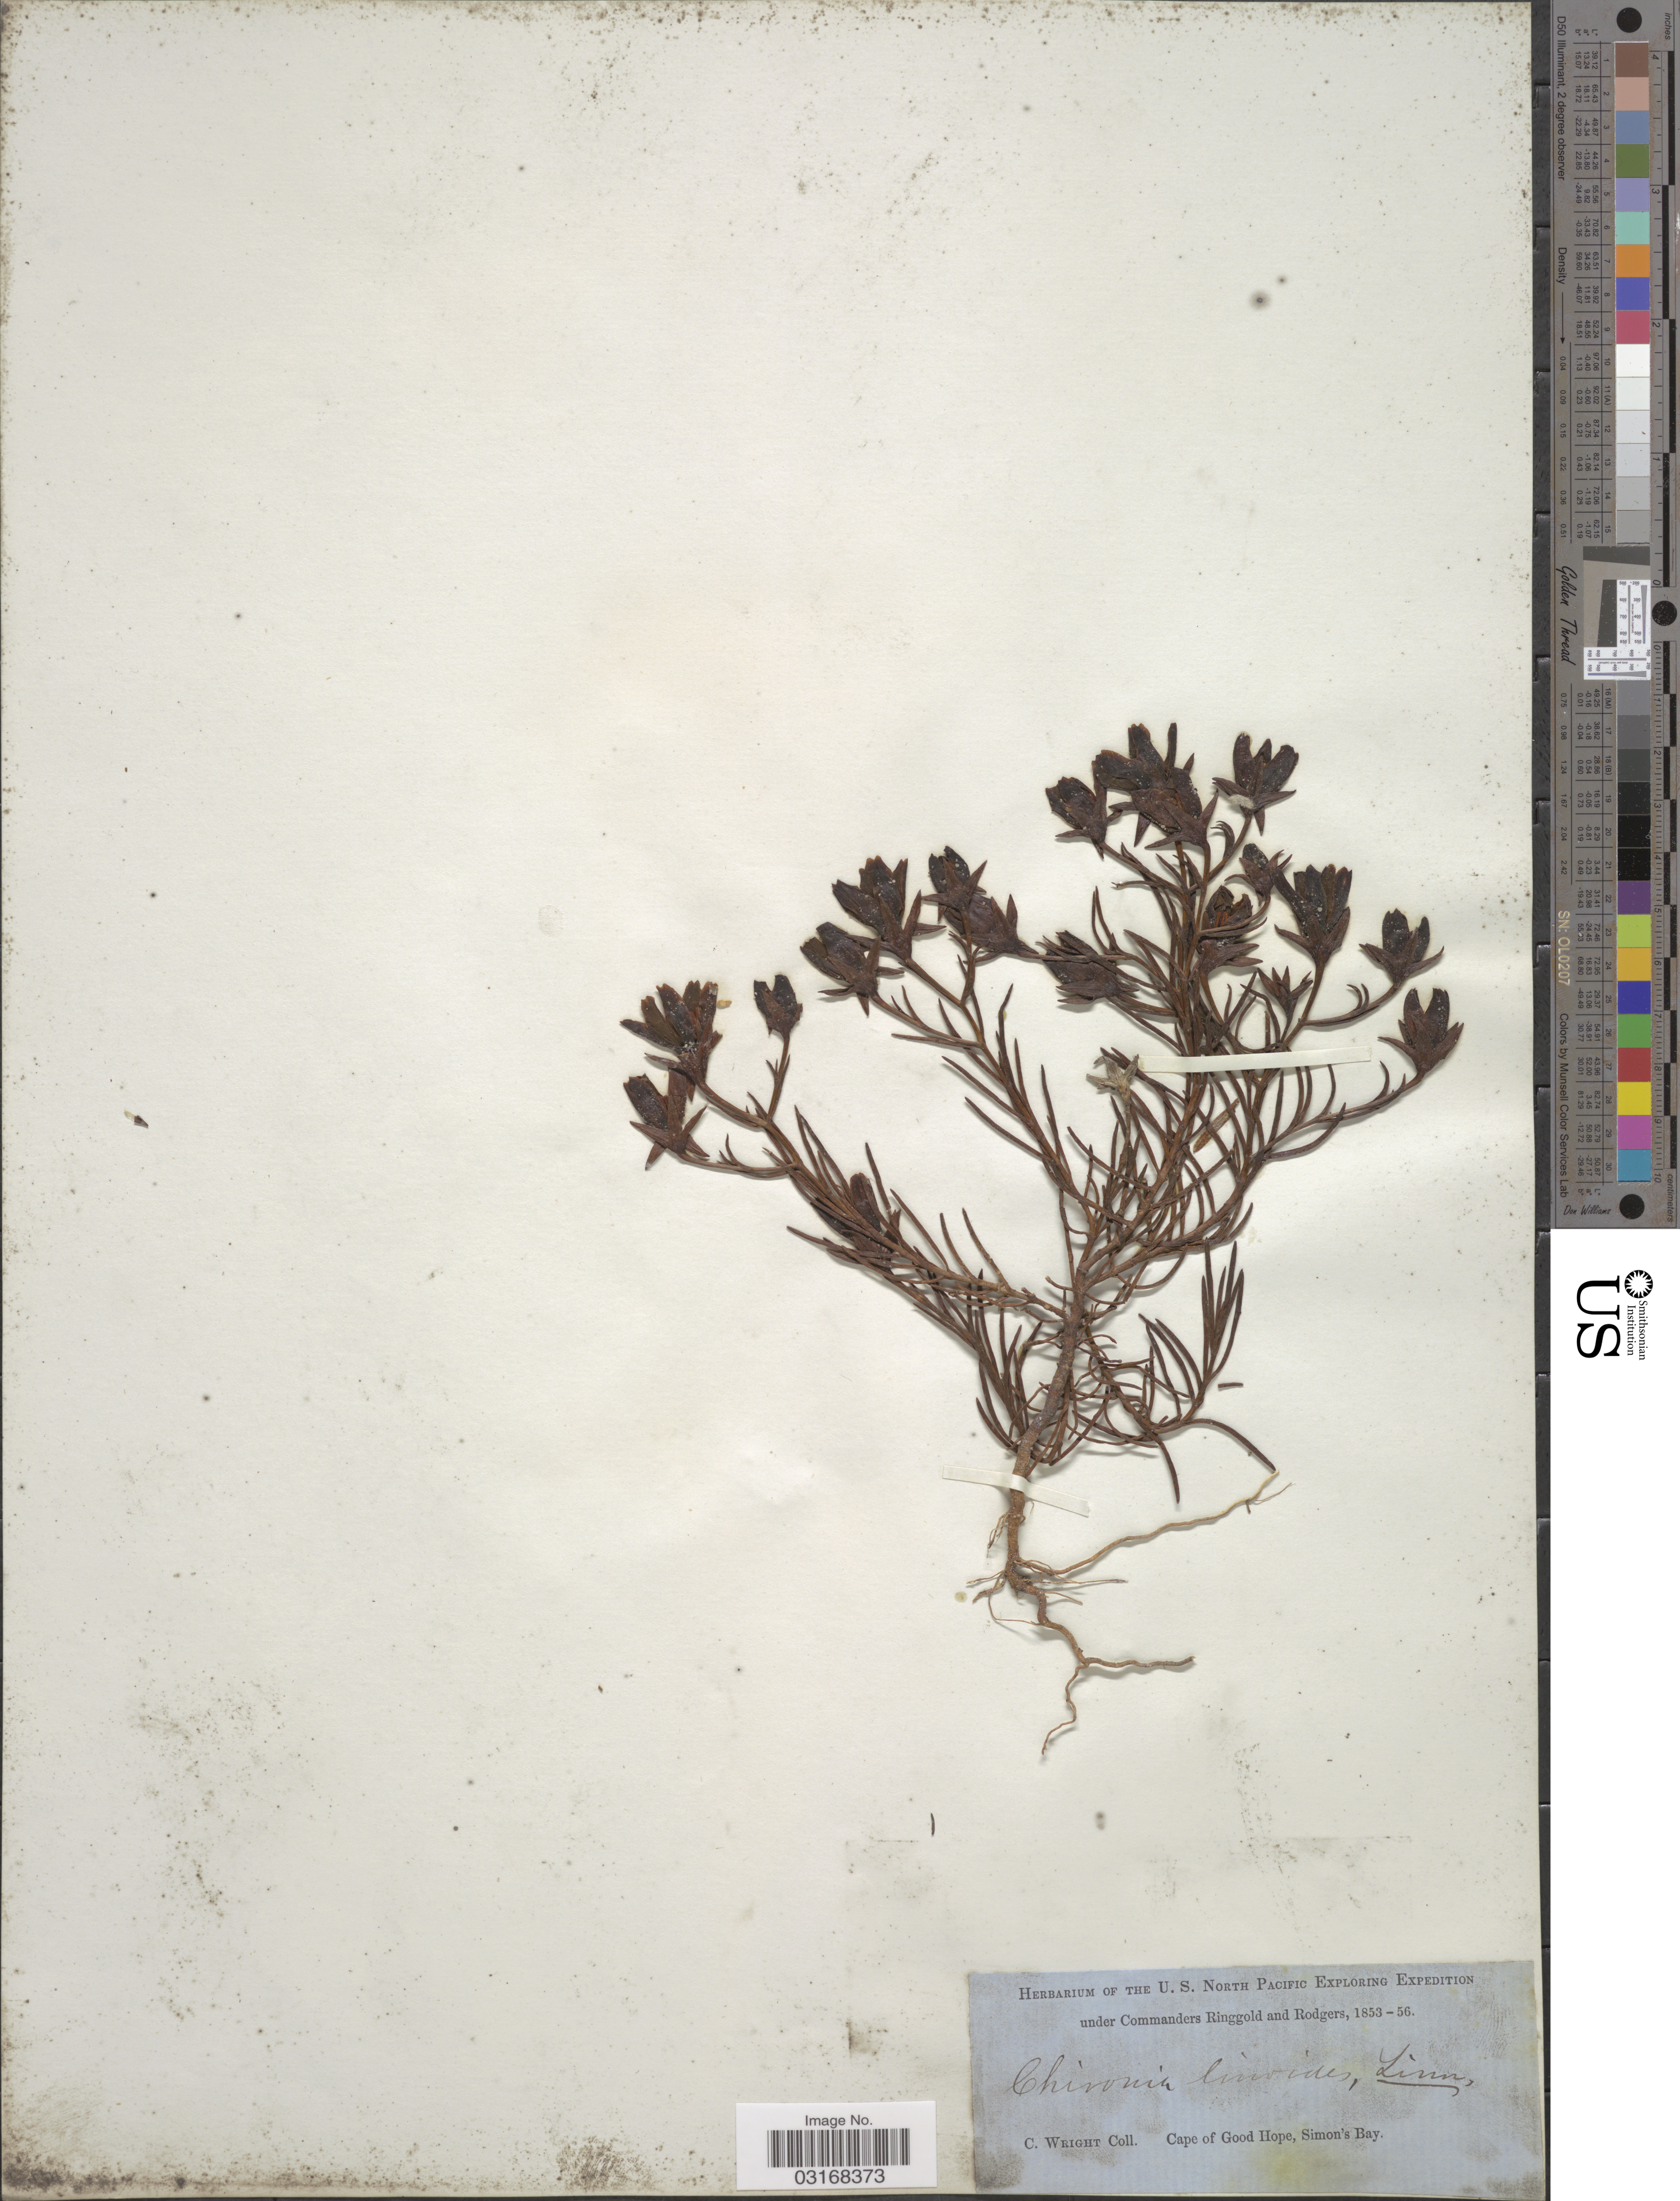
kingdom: Plantae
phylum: Tracheophyta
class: Magnoliopsida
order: Gentianales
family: Gentianaceae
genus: Chironia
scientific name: Chironia linoides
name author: L.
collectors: C. Wright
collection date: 1853/1856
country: South Africa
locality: Cape of Good Hope, Simon's Bay.